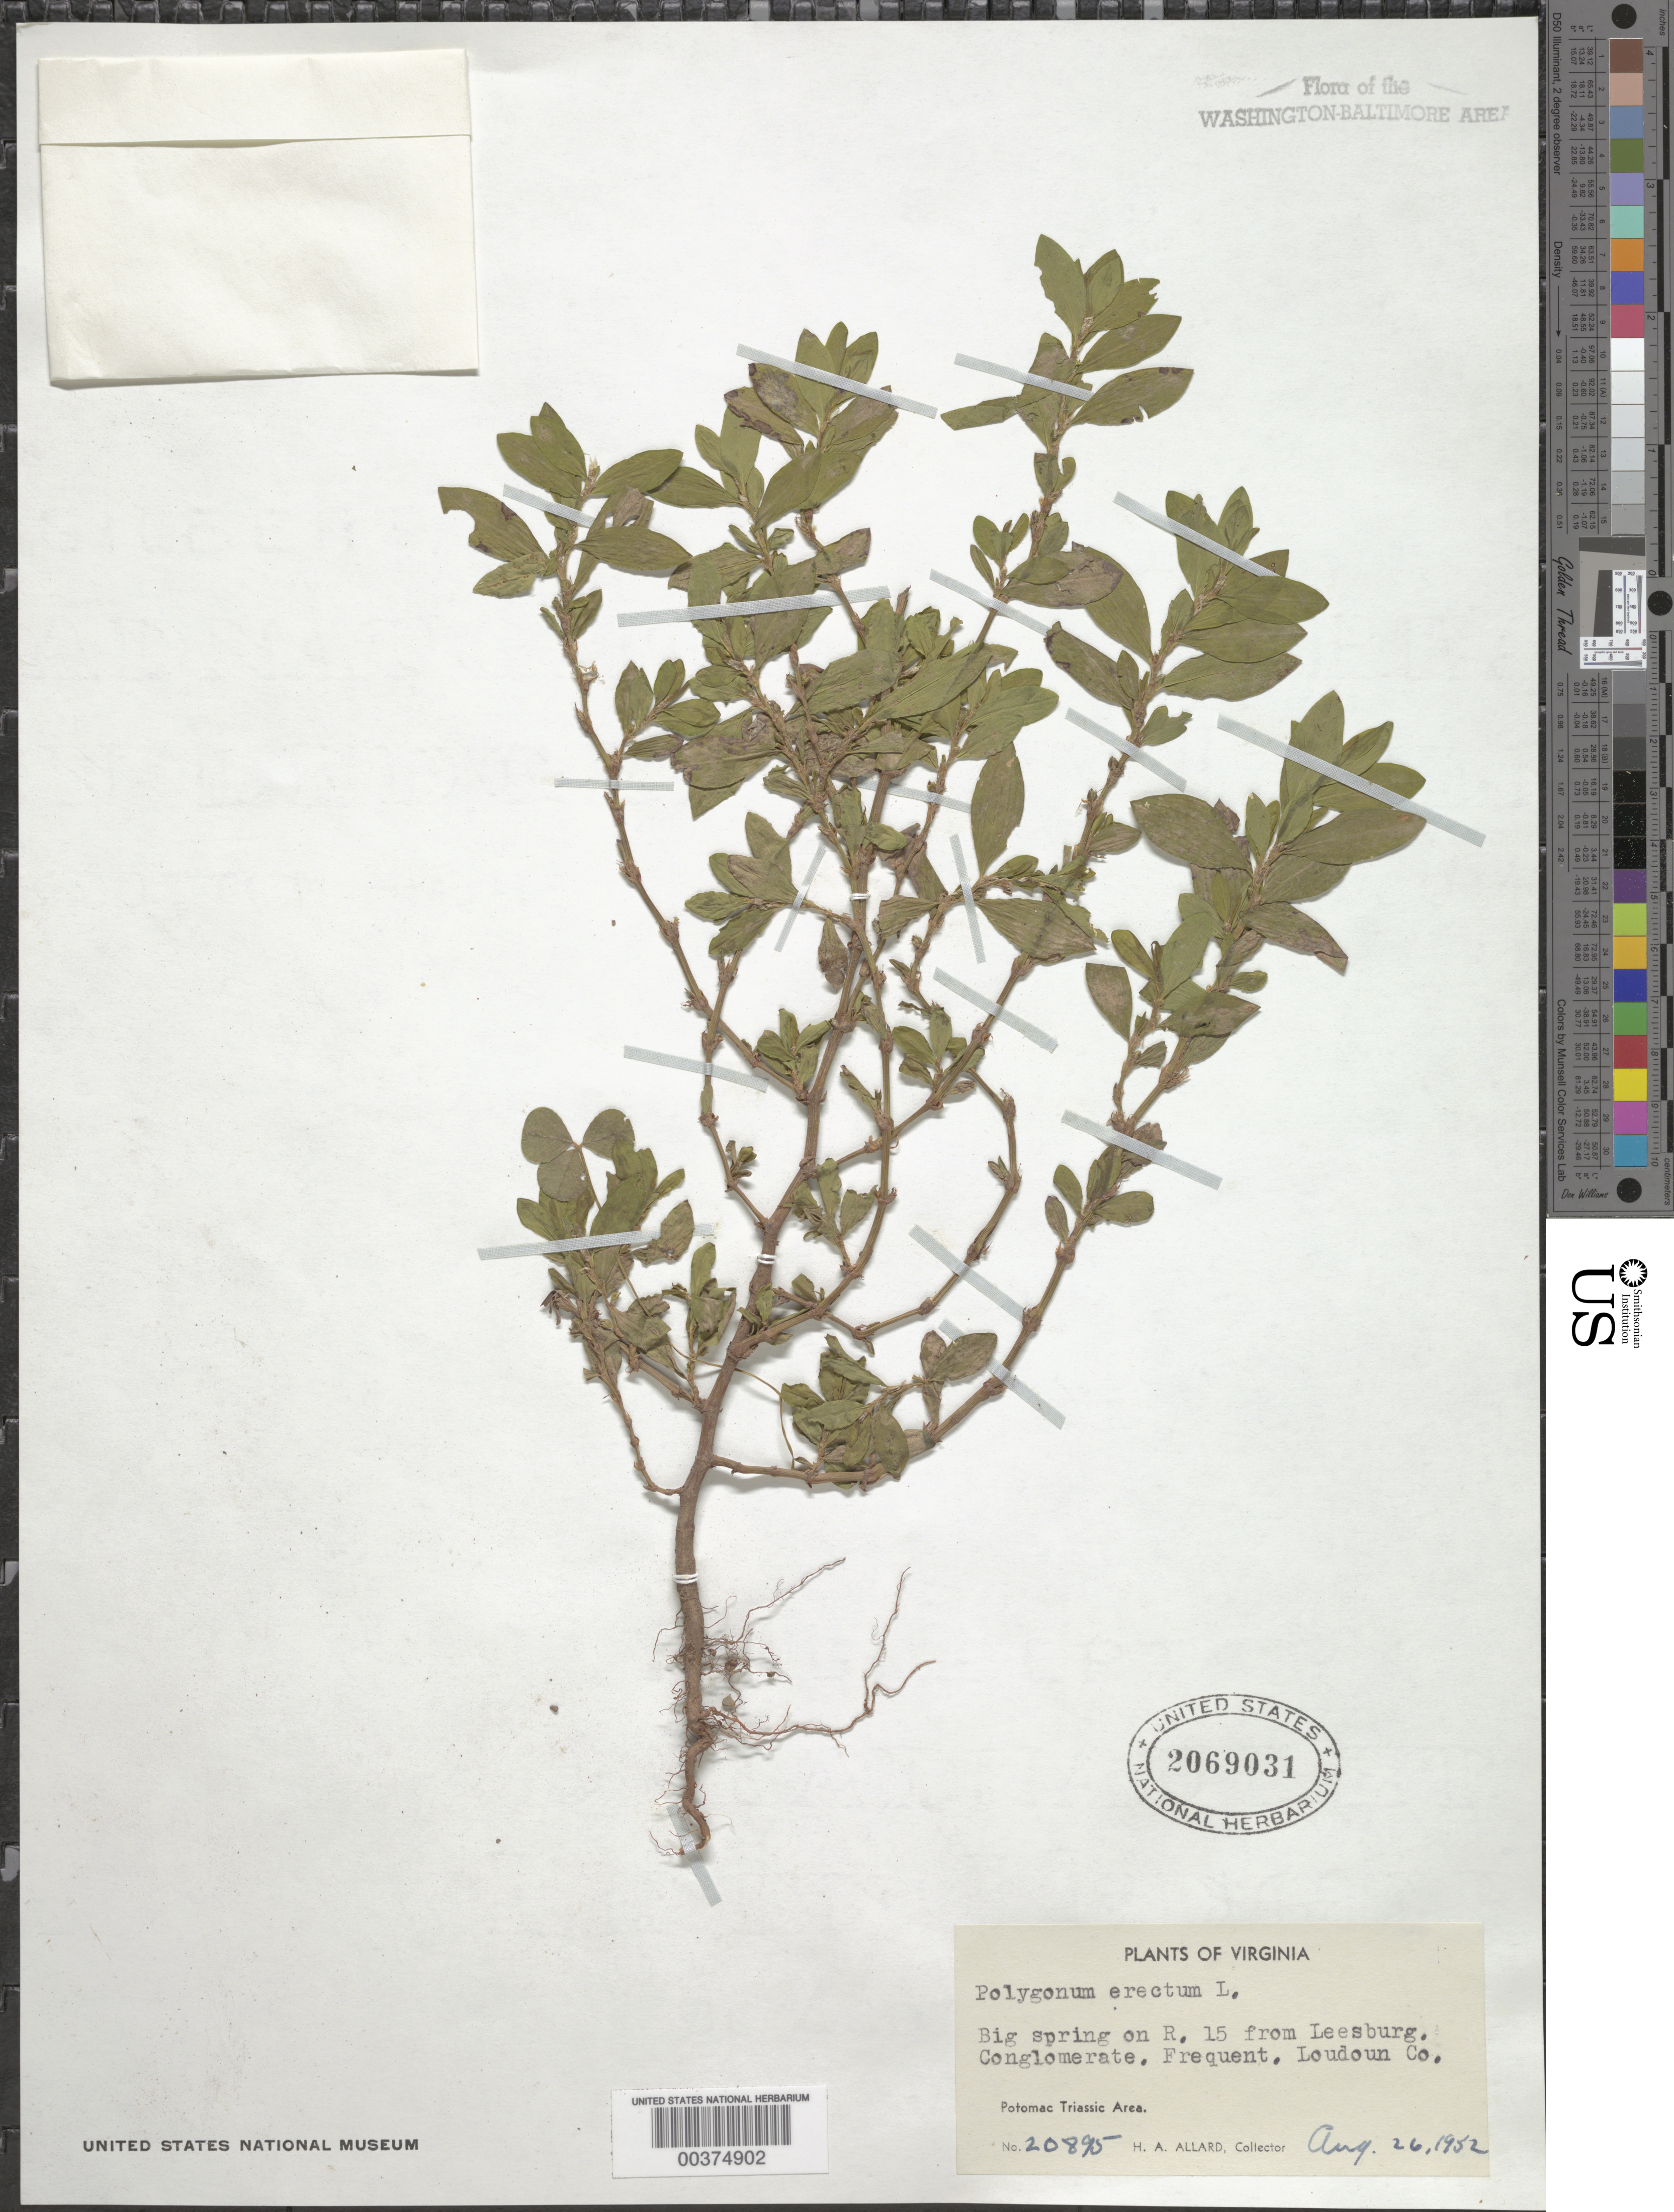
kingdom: Plantae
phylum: Tracheophyta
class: Magnoliopsida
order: Caryophyllales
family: Polygonaceae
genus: Polygonum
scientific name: Polygonum erectum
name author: L.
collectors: H. A. Allard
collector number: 20895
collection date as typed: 26 Aug 1952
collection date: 1952-08-26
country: United States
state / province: Virginia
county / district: Loudoun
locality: Spring Route 15 from Leesburg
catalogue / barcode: US 2069031